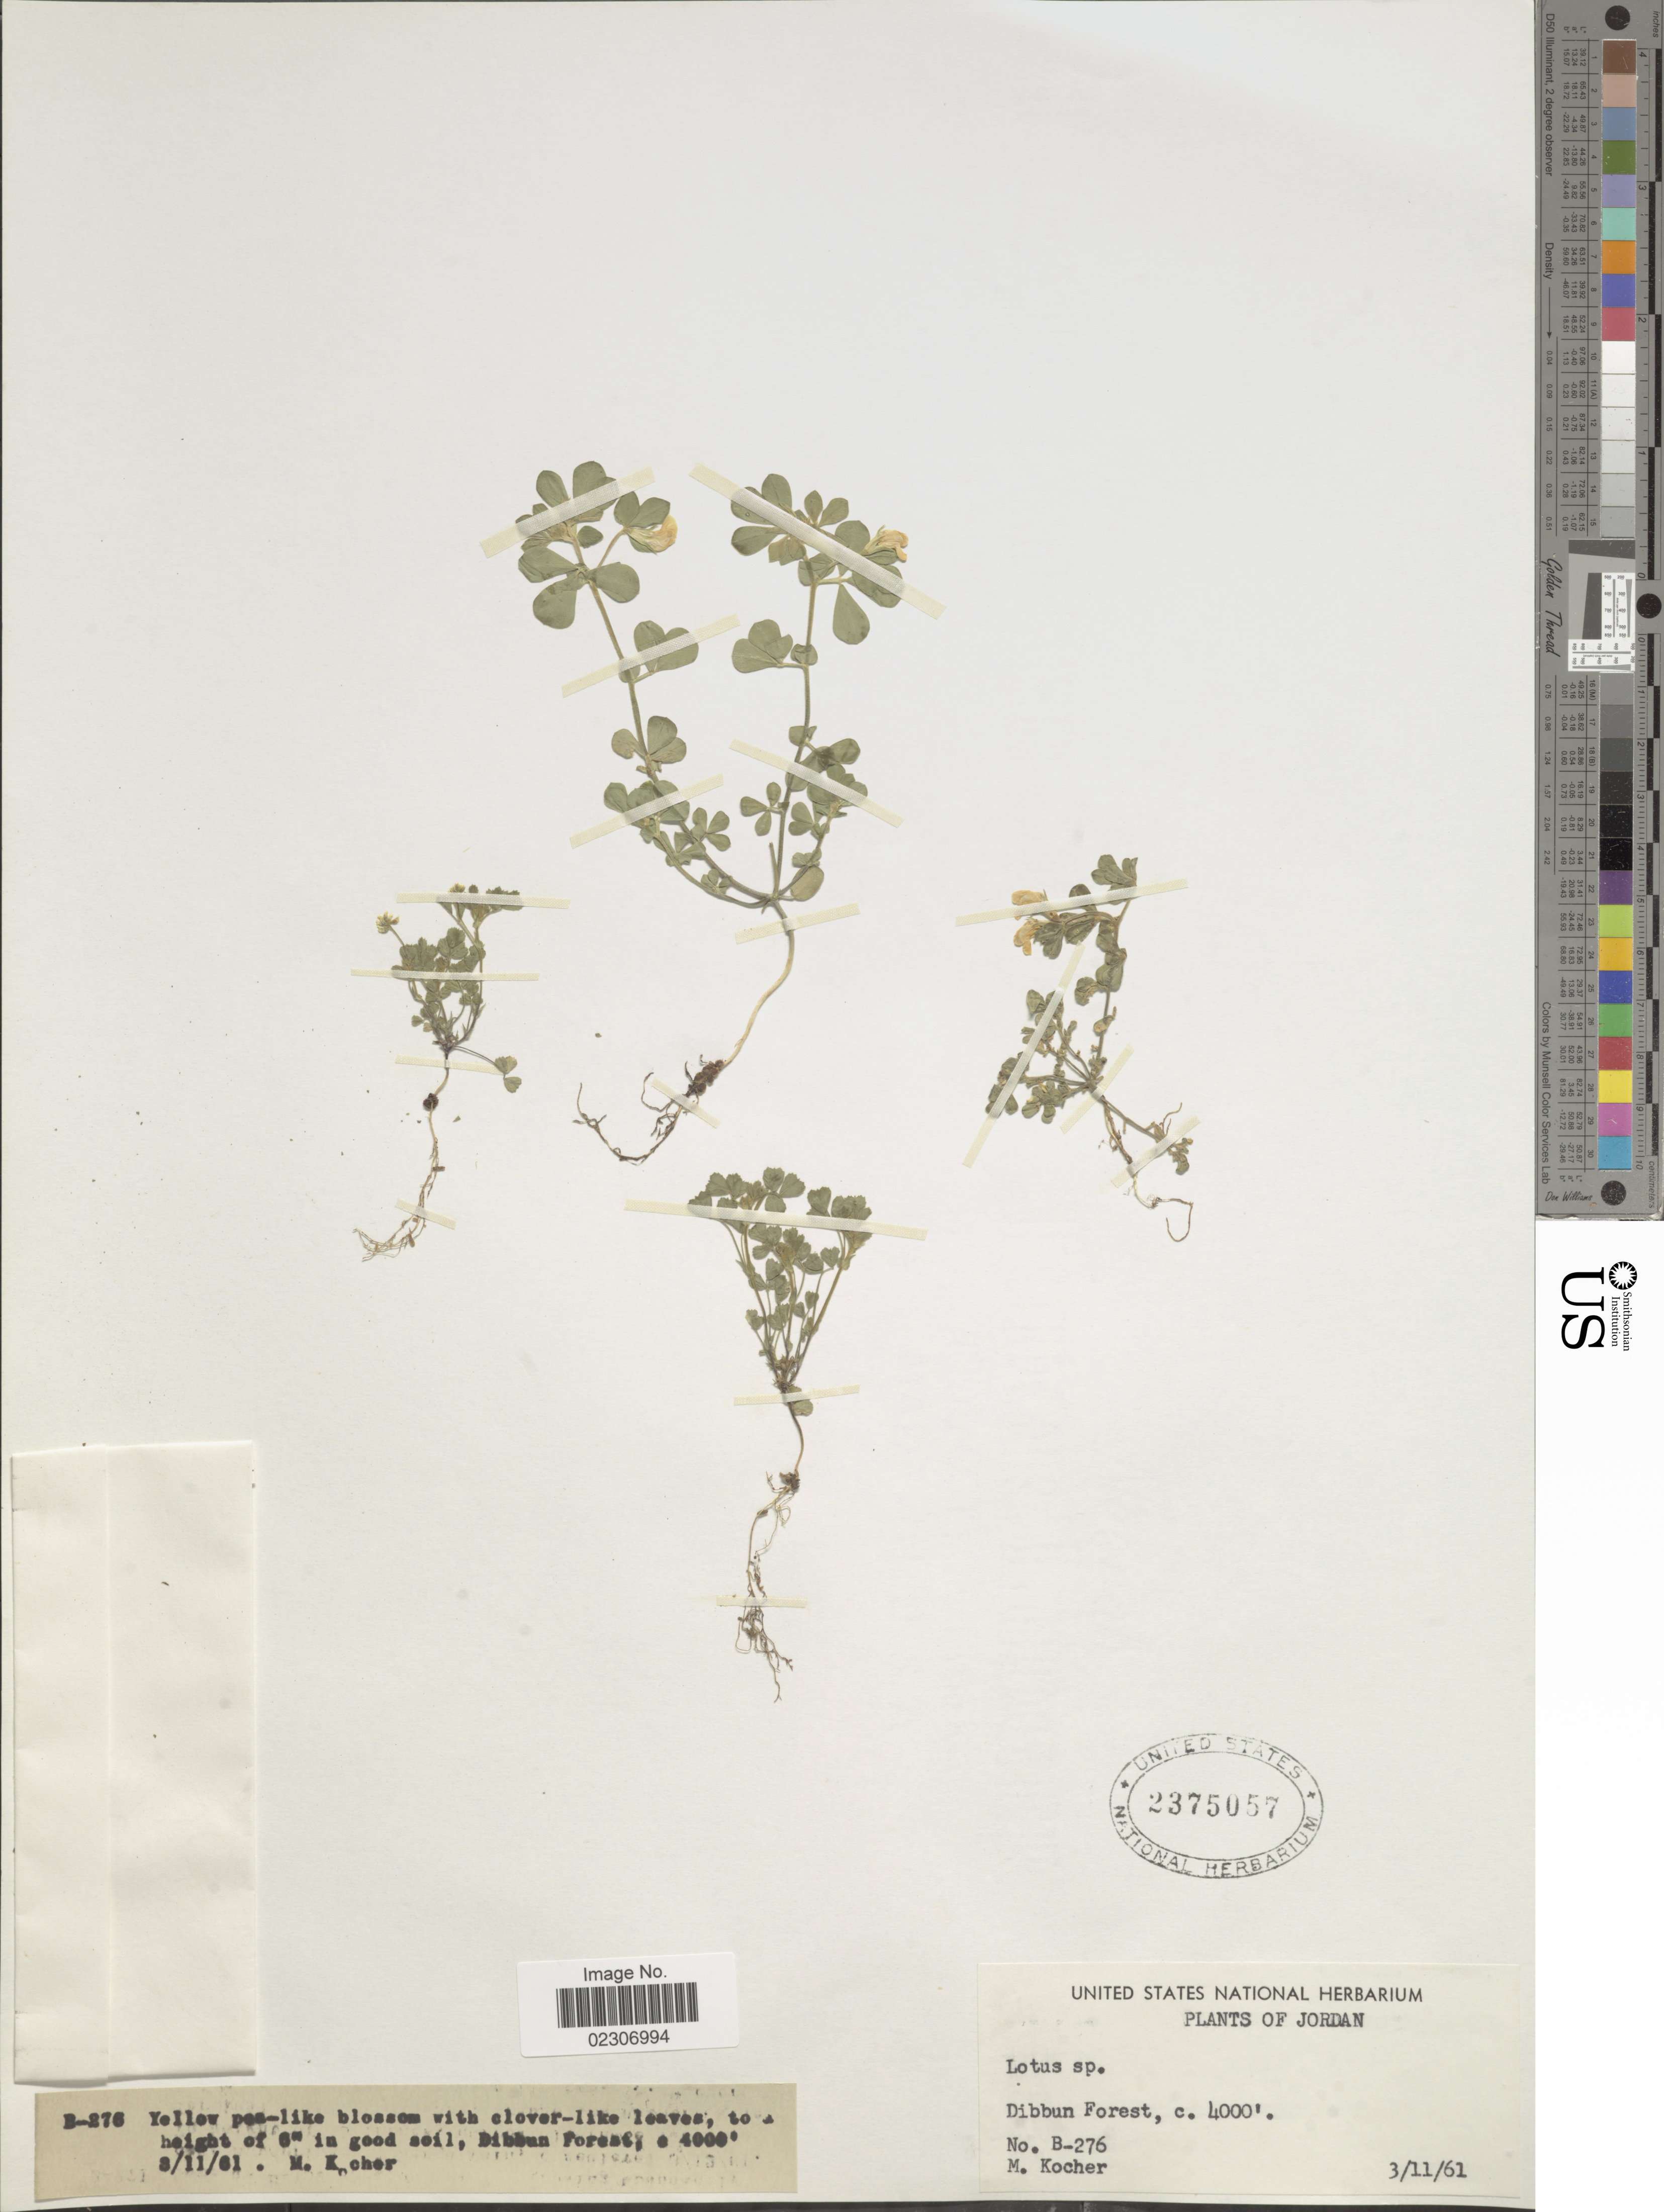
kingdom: Plantae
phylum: Tracheophyta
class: Magnoliopsida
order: Fabales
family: Fabaceae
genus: Lotus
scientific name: Lotus sp.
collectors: M. Kocher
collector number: B-276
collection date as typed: Transcribed d/m/y: 3/11/61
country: Jordan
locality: Dibbun Forest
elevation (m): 1219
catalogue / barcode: US 2375057